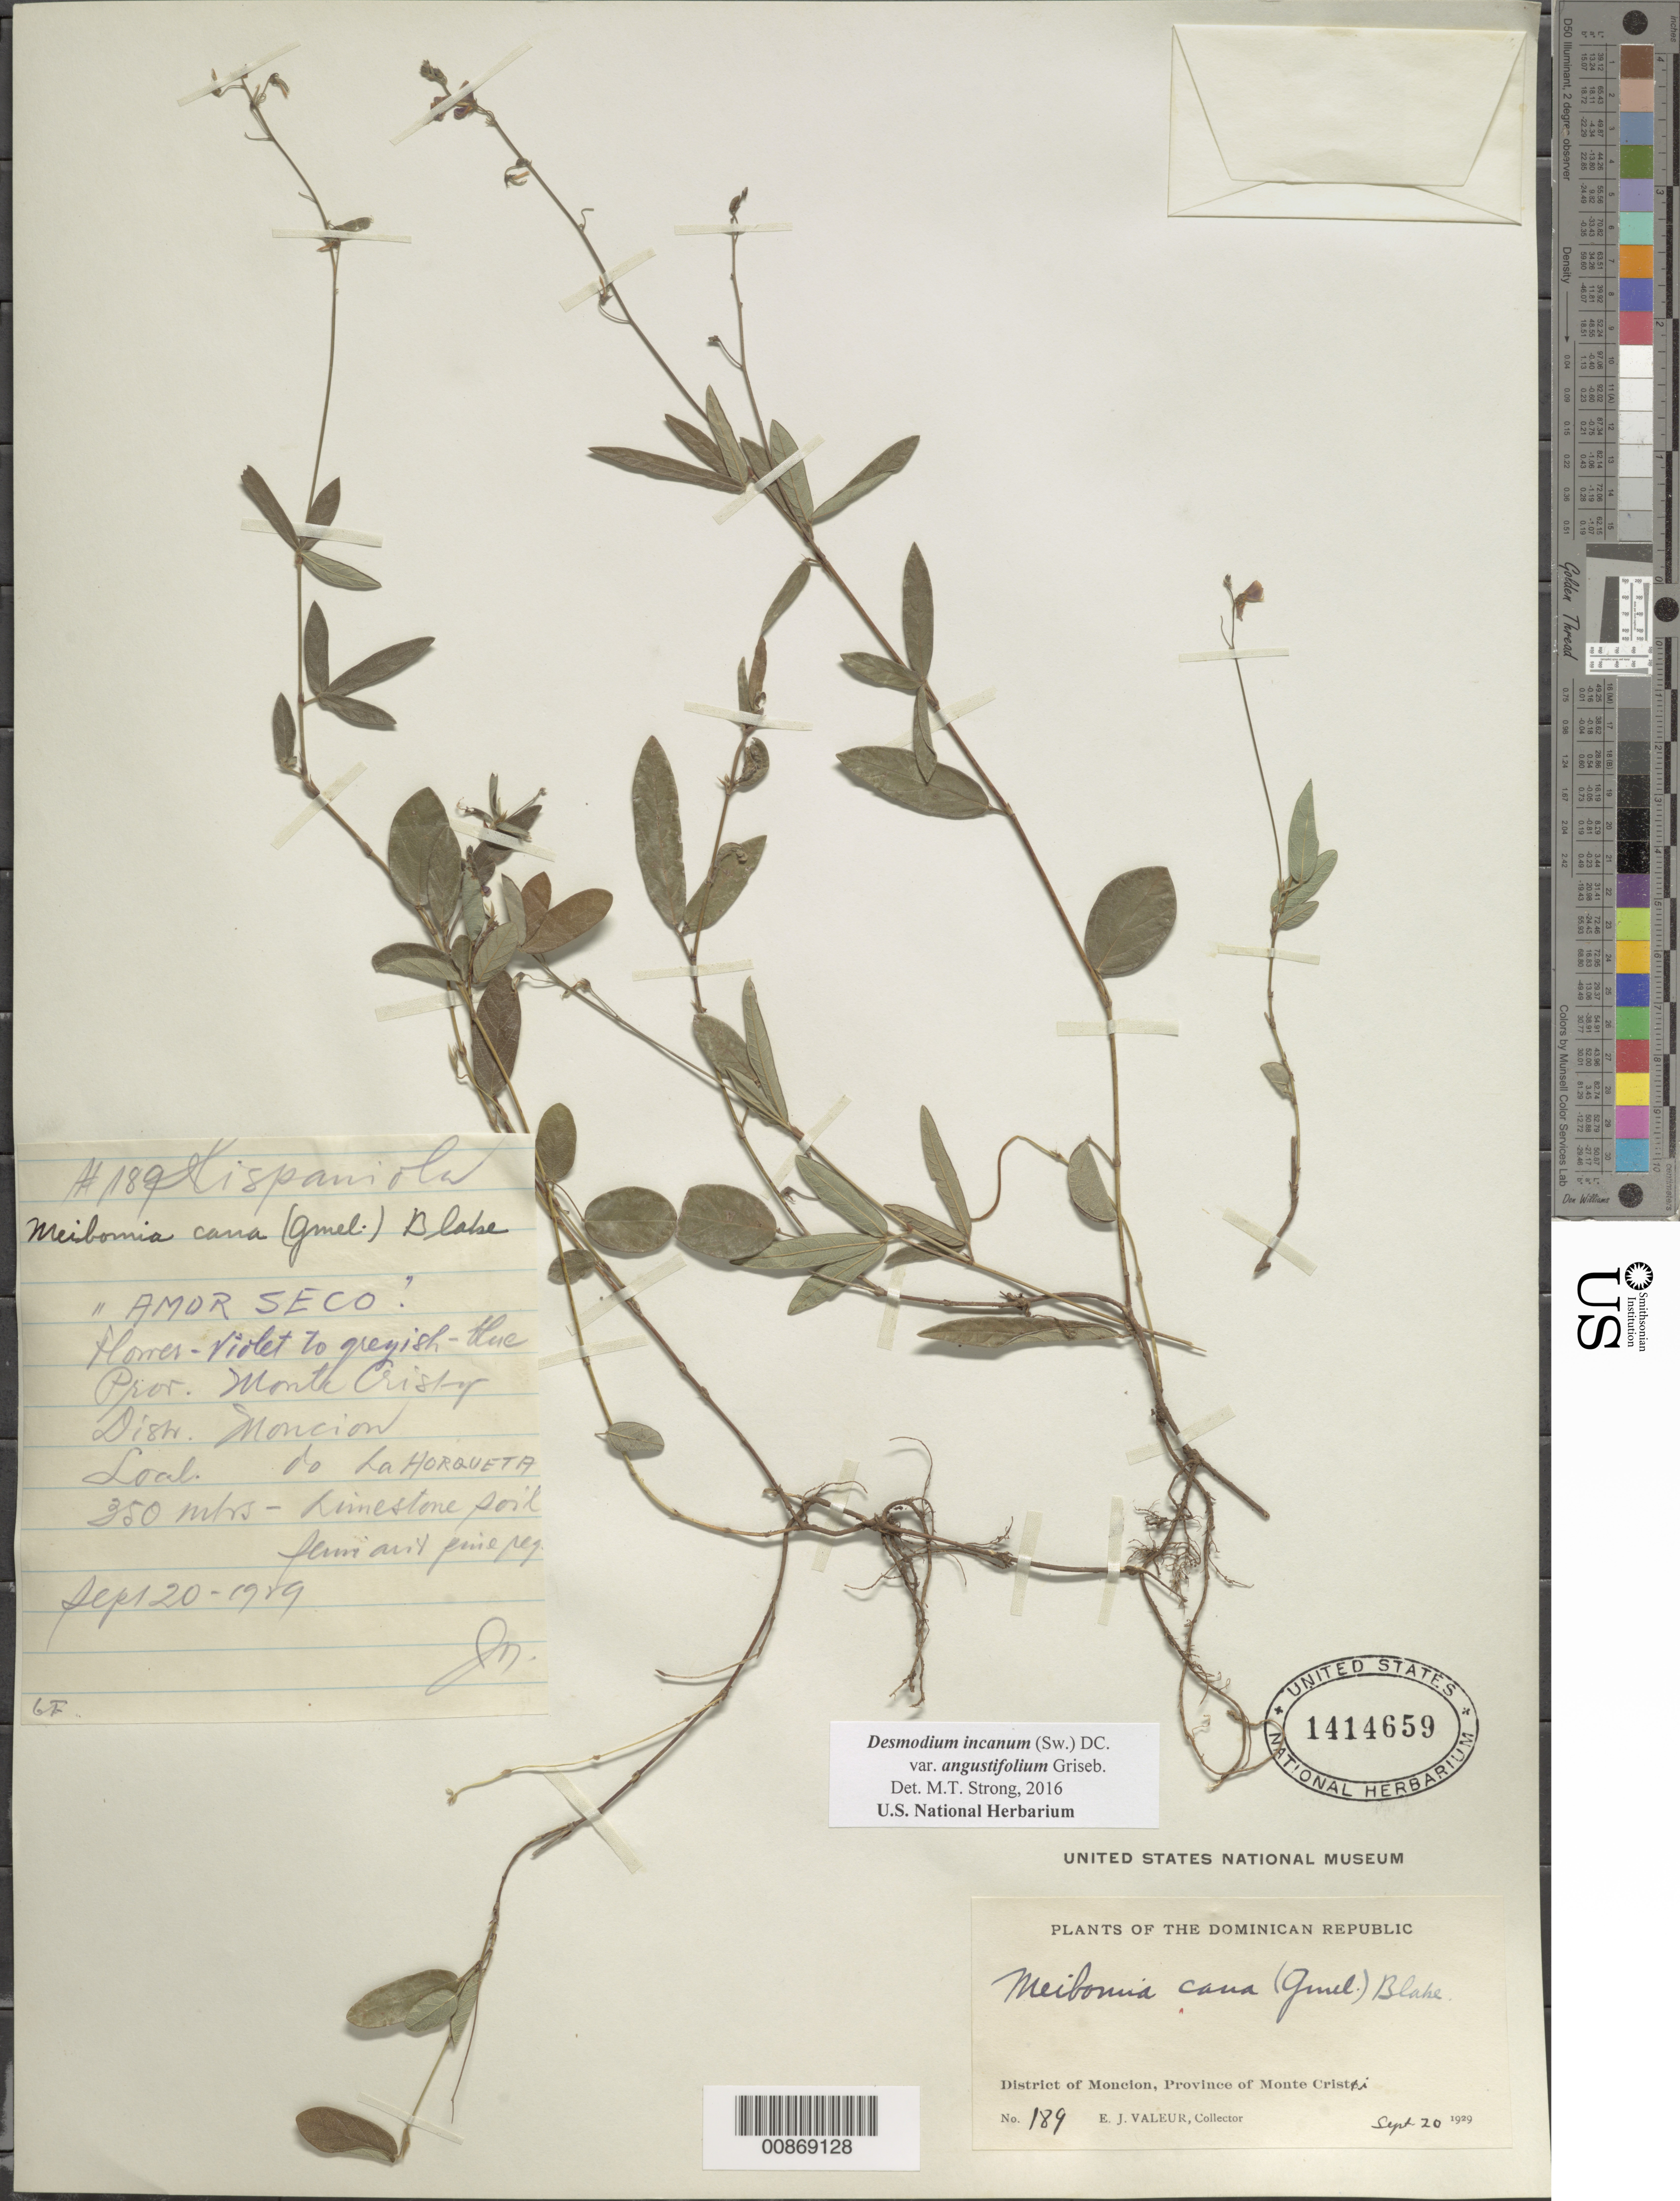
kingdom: Plantae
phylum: Tracheophyta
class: Magnoliopsida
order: Fabales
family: Fabaceae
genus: Desmodium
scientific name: Desmodium incanum var. angustifolium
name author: (Kunth) Griseb.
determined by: Strong, Mark T., (BOT), Smithsonian Institution - National Museum of Natural History (UNITED STATES)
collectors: E. Valeur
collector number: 189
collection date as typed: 20 Sep 1929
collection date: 1929-09-20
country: Dominican Republic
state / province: Monte Cristi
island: Hispaniola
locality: La Horqueta. Distr. of Monción.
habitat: Limestone soil. Semi arid pine region.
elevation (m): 350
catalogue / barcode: US 1414659